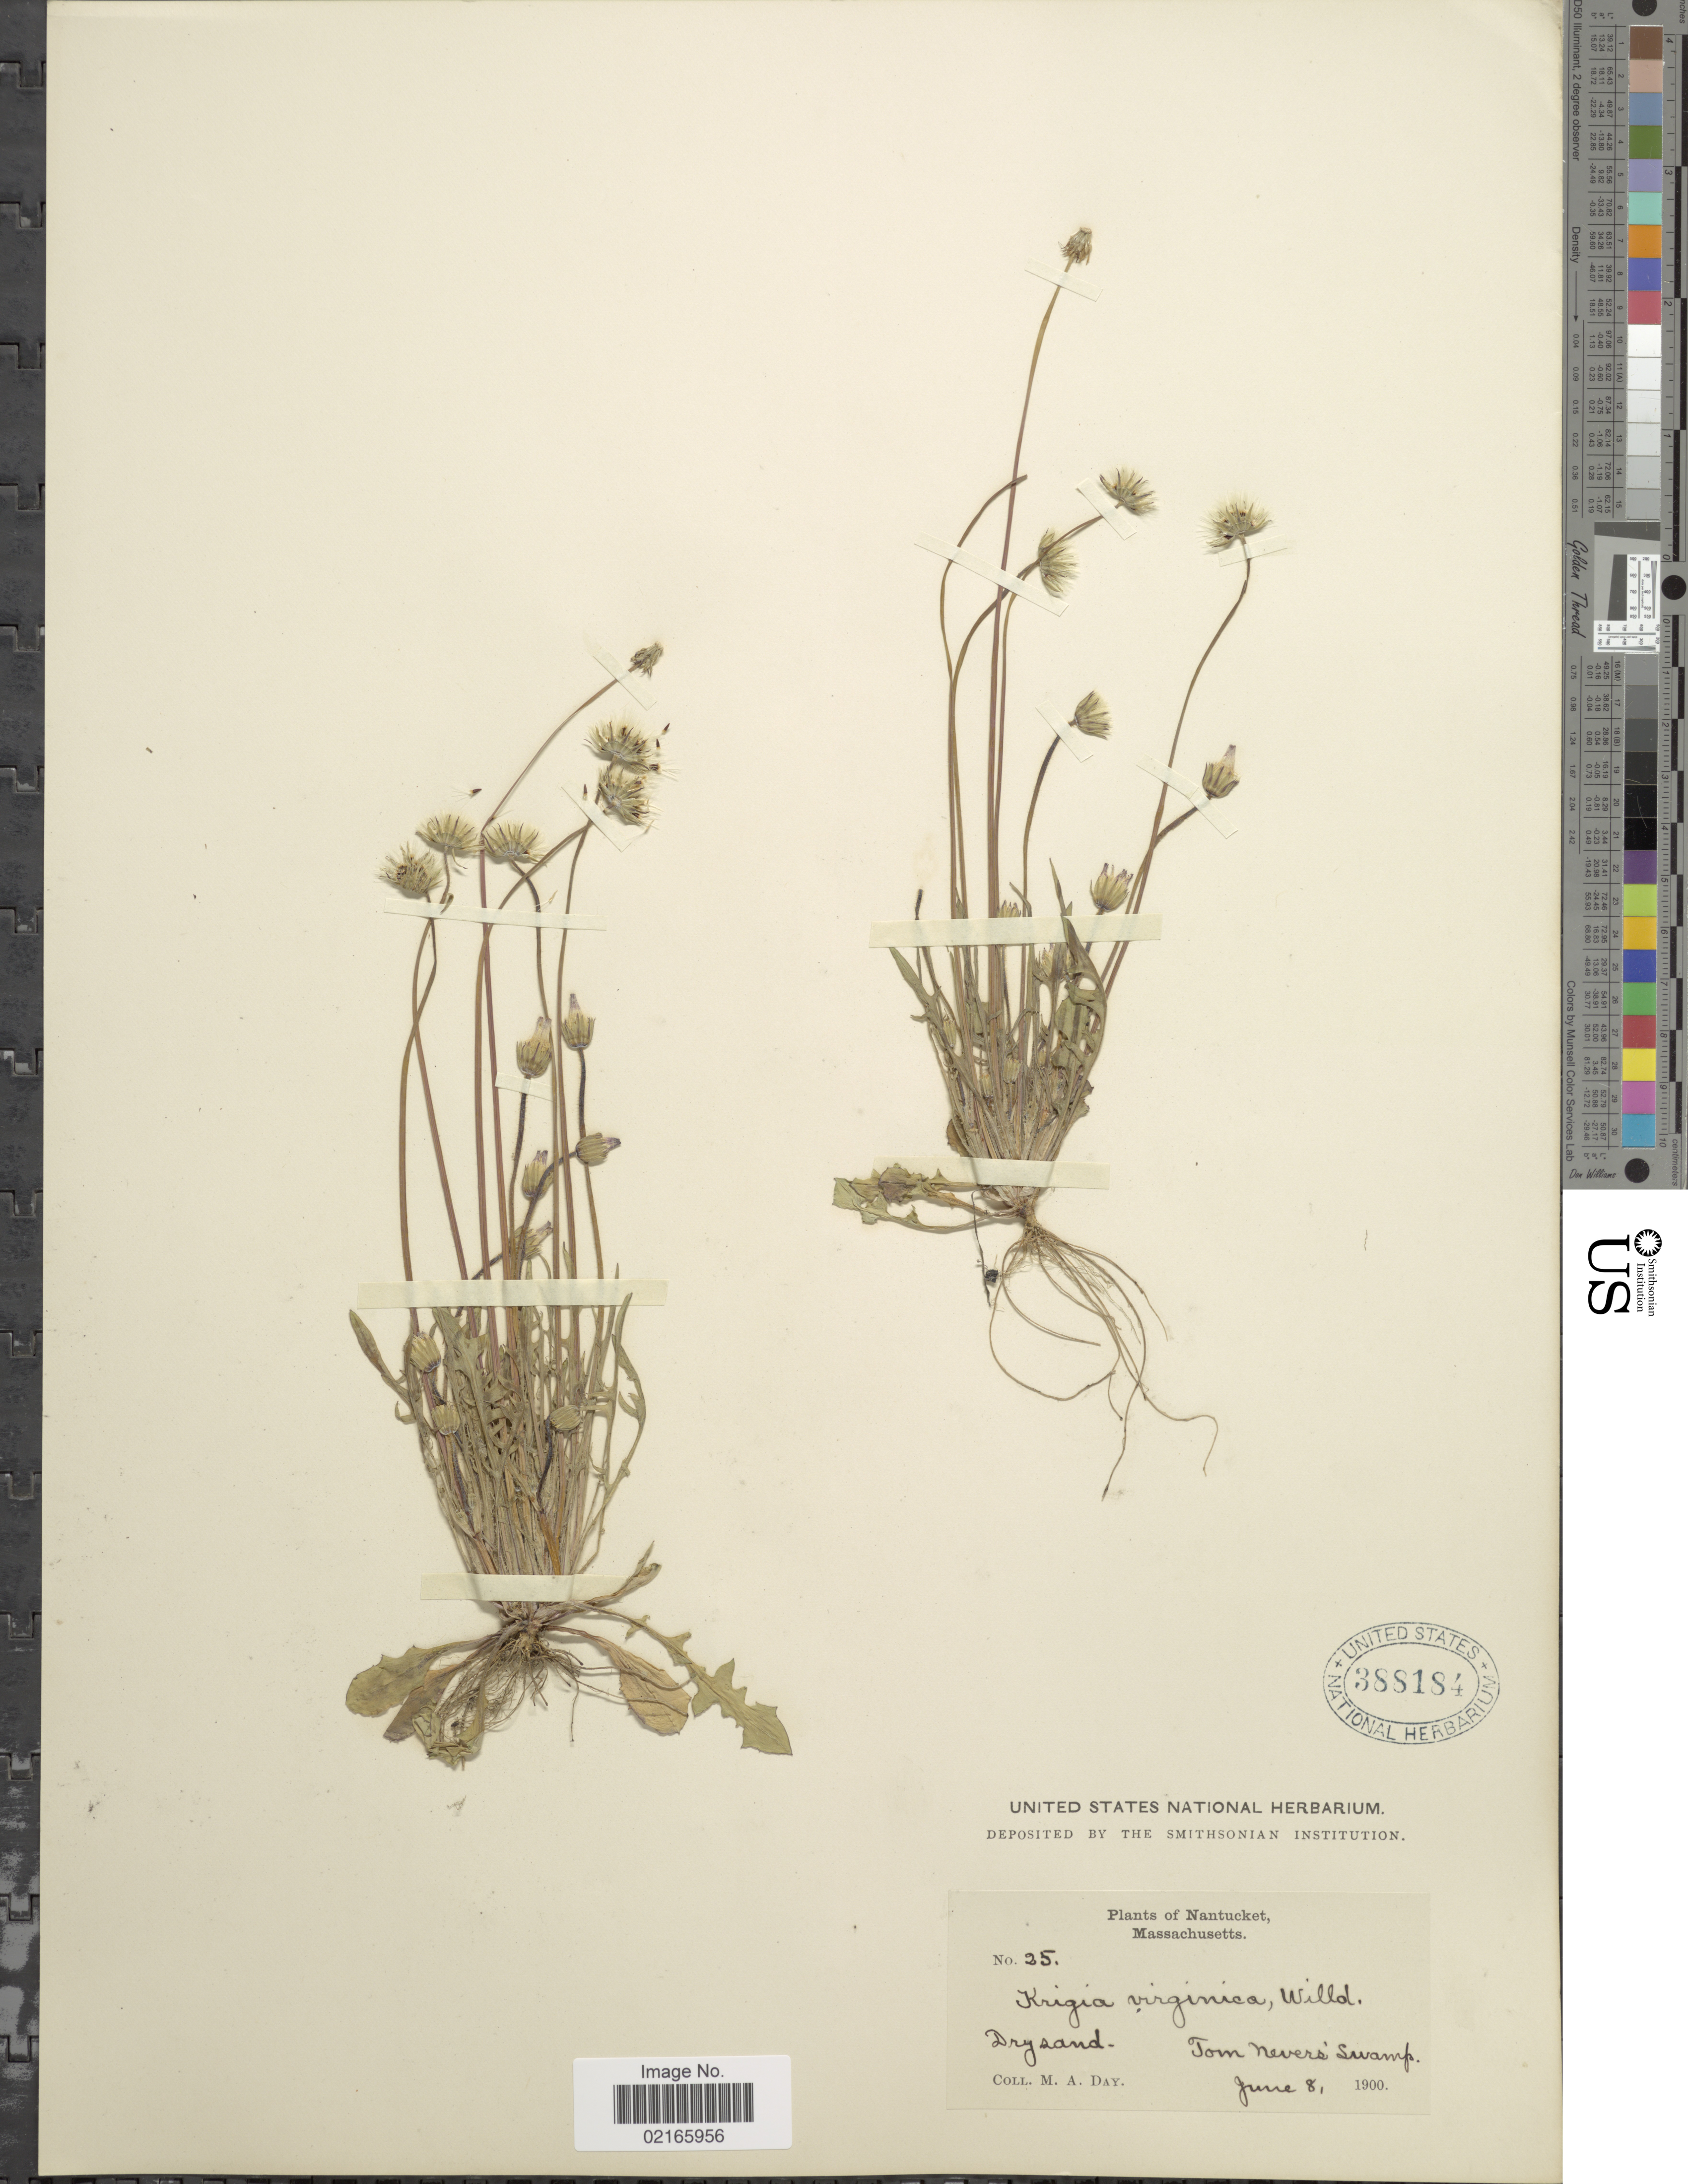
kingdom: Plantae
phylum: Tracheophyta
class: Magnoliopsida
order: Asterales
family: Asteraceae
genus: Krigia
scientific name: Krigia virginica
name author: (L.) Willd.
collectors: M. Day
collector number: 25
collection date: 1900-06-08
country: United States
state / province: Massachusetts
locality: Nantucket, dry sand, Tom Never's Swamp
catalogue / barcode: US 388184